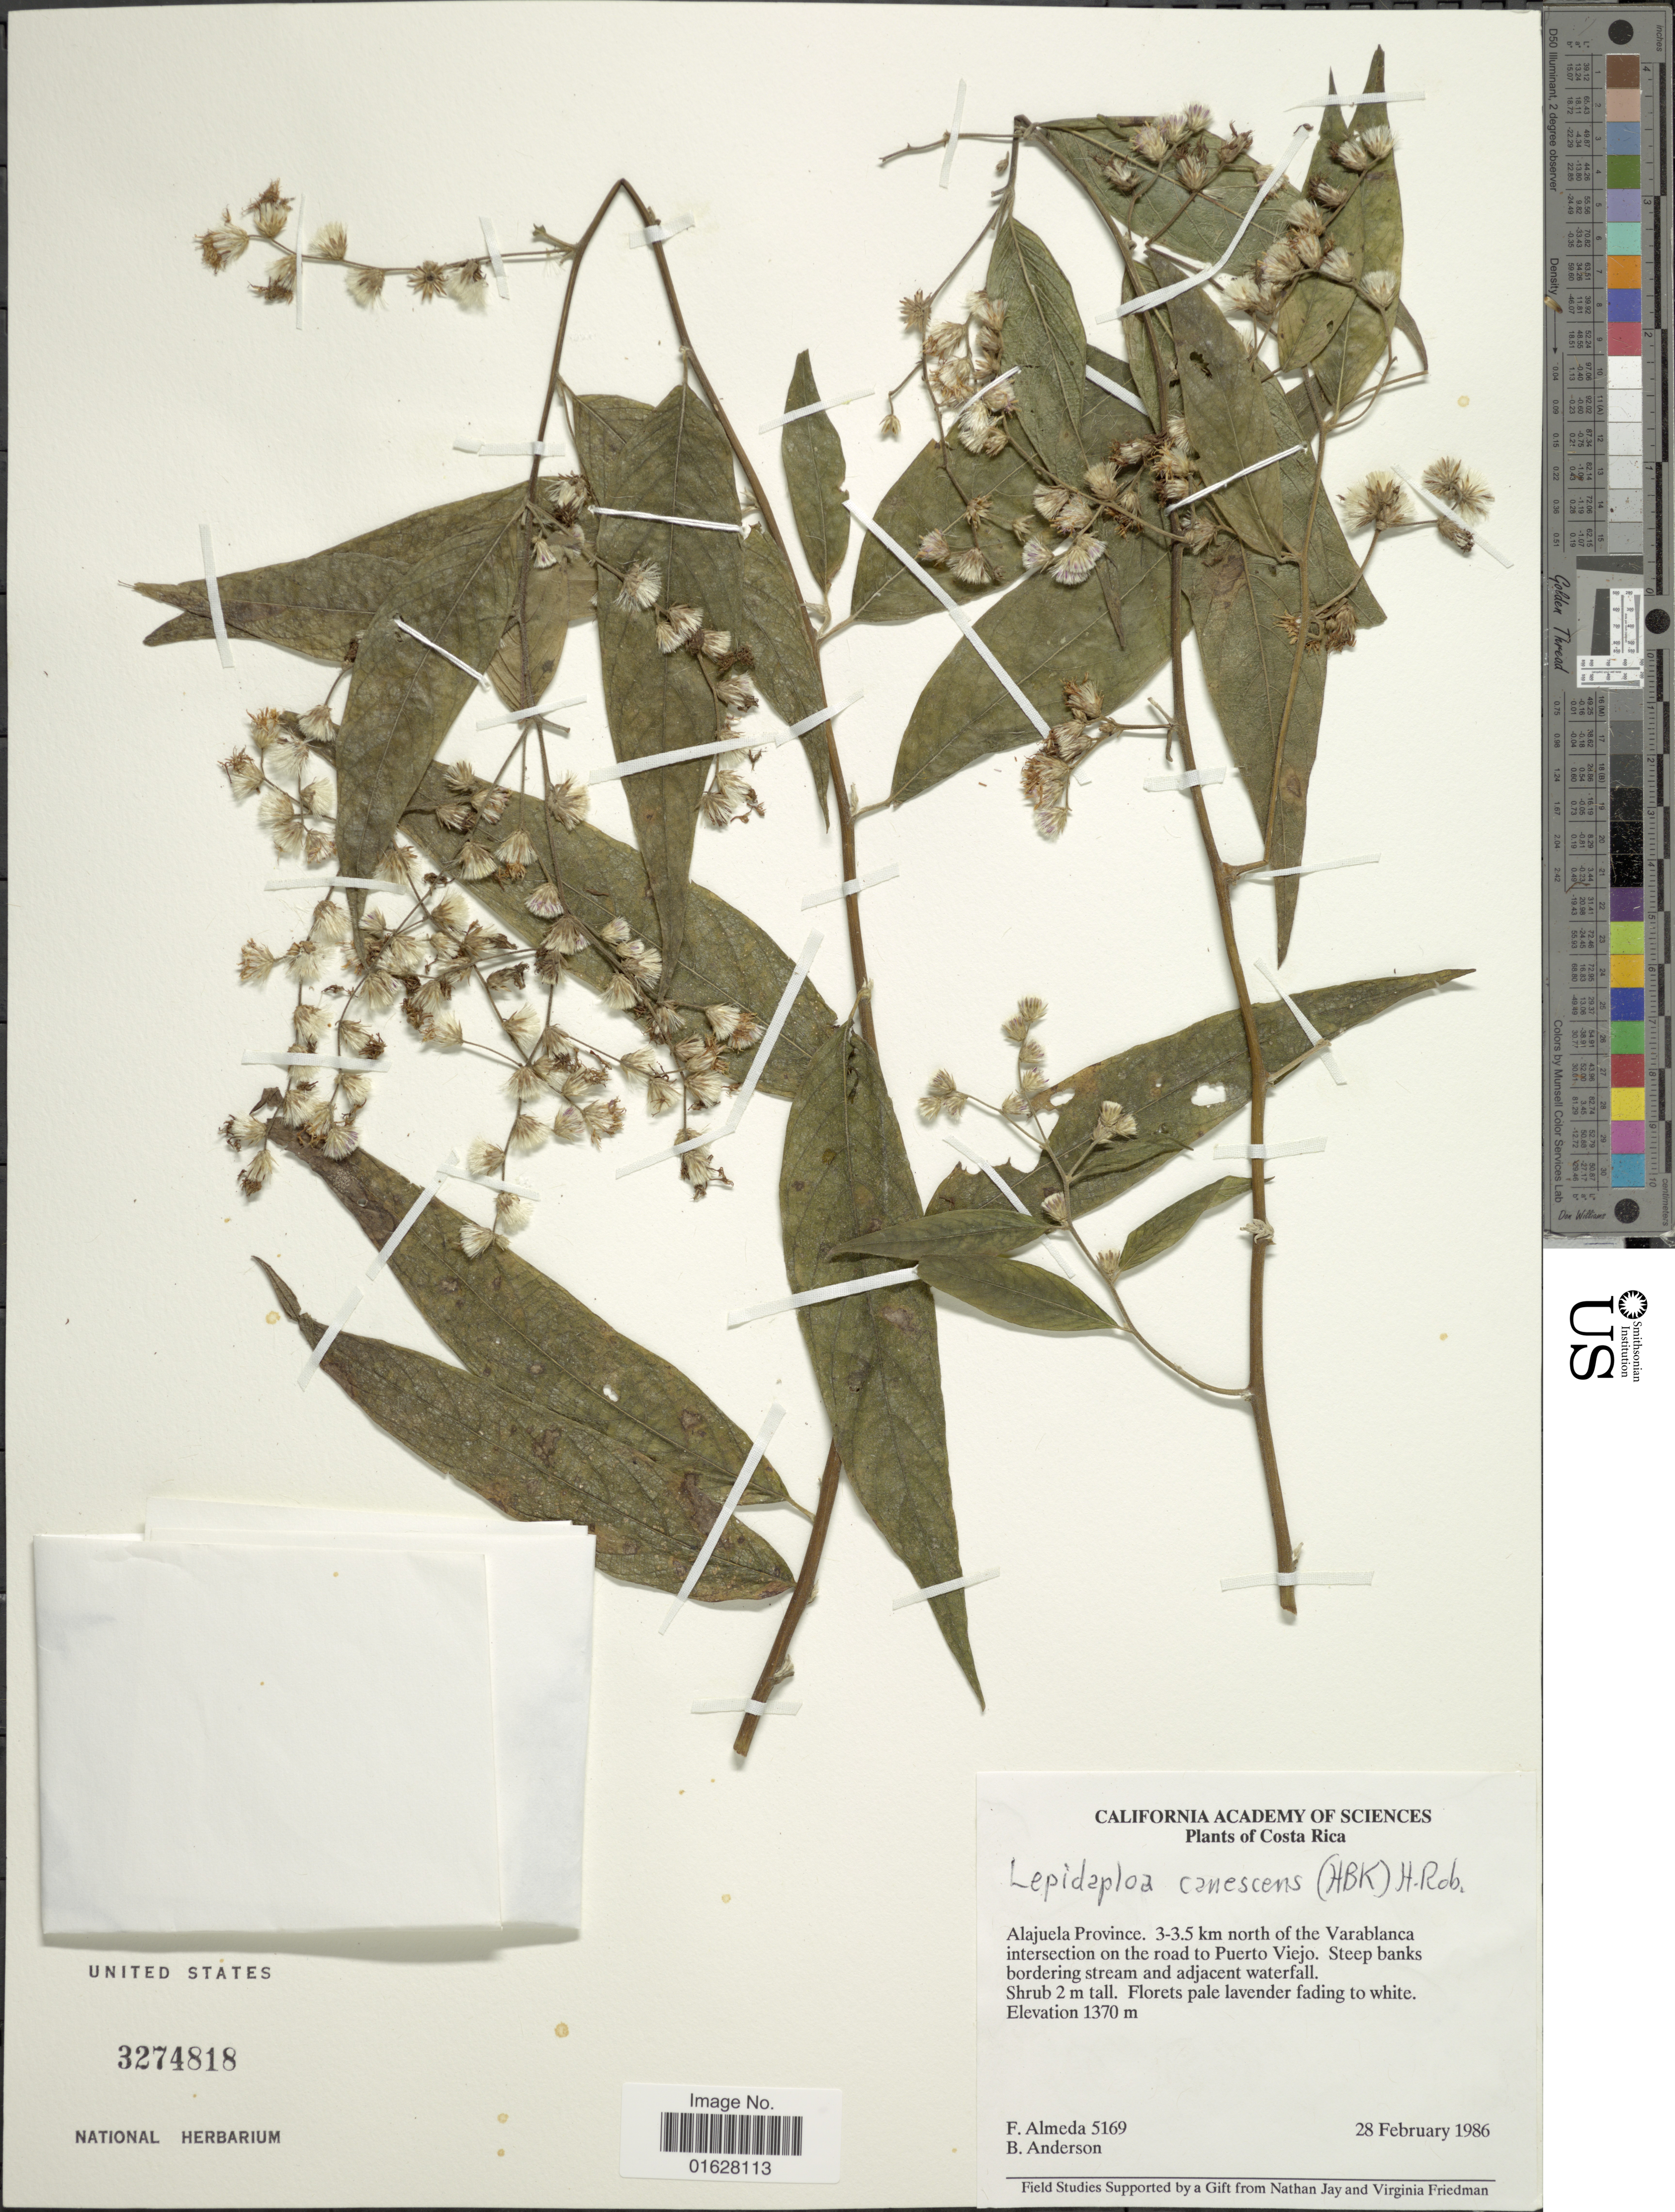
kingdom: Plantae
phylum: Tracheophyta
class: Magnoliopsida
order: Asterales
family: Asteraceae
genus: Lepidaploa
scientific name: Lepidaploa canescens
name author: (Kunth) H. Rob.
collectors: F. Almeda & B. Anderson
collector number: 5169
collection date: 1986-02-28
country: Costa Rica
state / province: Alajuela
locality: Costa Rica. Alajuela Province. 3-3.5 km north of the Varablanca intersection on the road to Puerto Viejo. Steep banks bordering stream and adjacent waterfall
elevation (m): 1370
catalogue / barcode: US 3274818